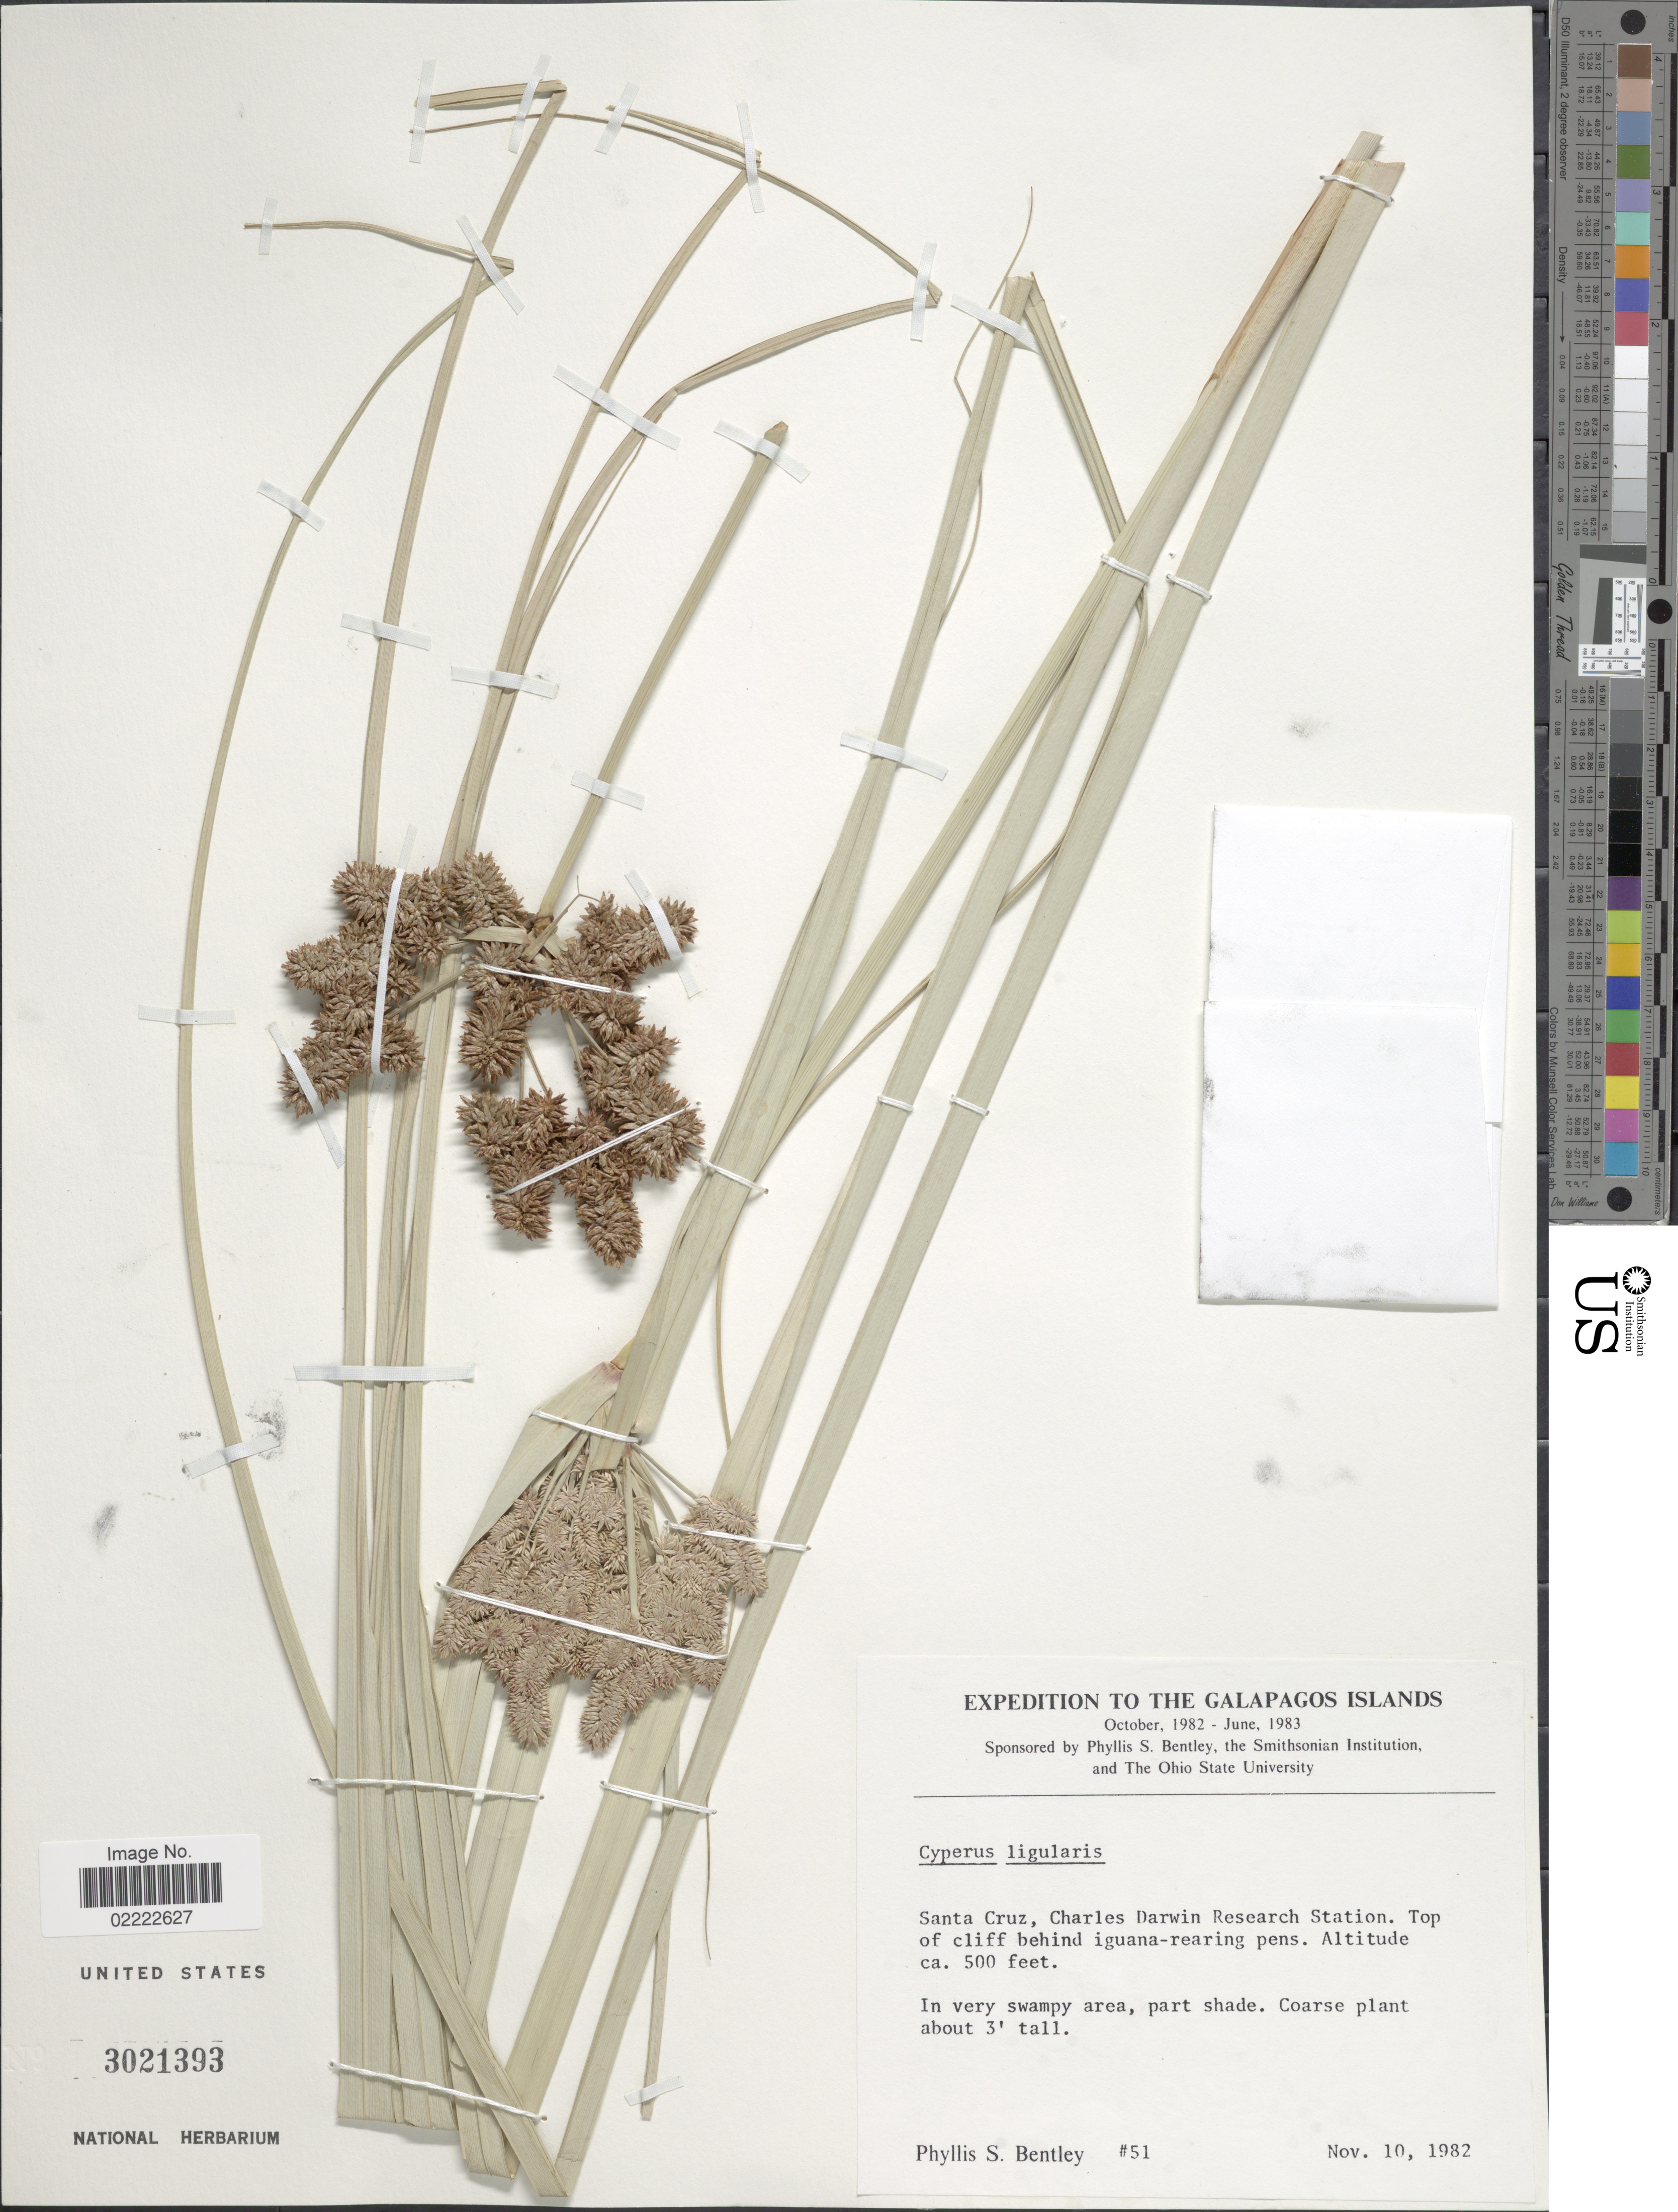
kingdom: Plantae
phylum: Tracheophyta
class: Liliopsida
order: Poales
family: Cyperaceae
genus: Cyperus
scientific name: Cyperus ligularis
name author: L.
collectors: P. S. Bentley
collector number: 51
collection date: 1982-11-10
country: Ecuador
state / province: Colón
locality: Galapagos Islands, Santa Cruz, Charles Darwin Research Station, top of cliff behing iguana-rearing pens, in very swampy area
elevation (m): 152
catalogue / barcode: US 3021393